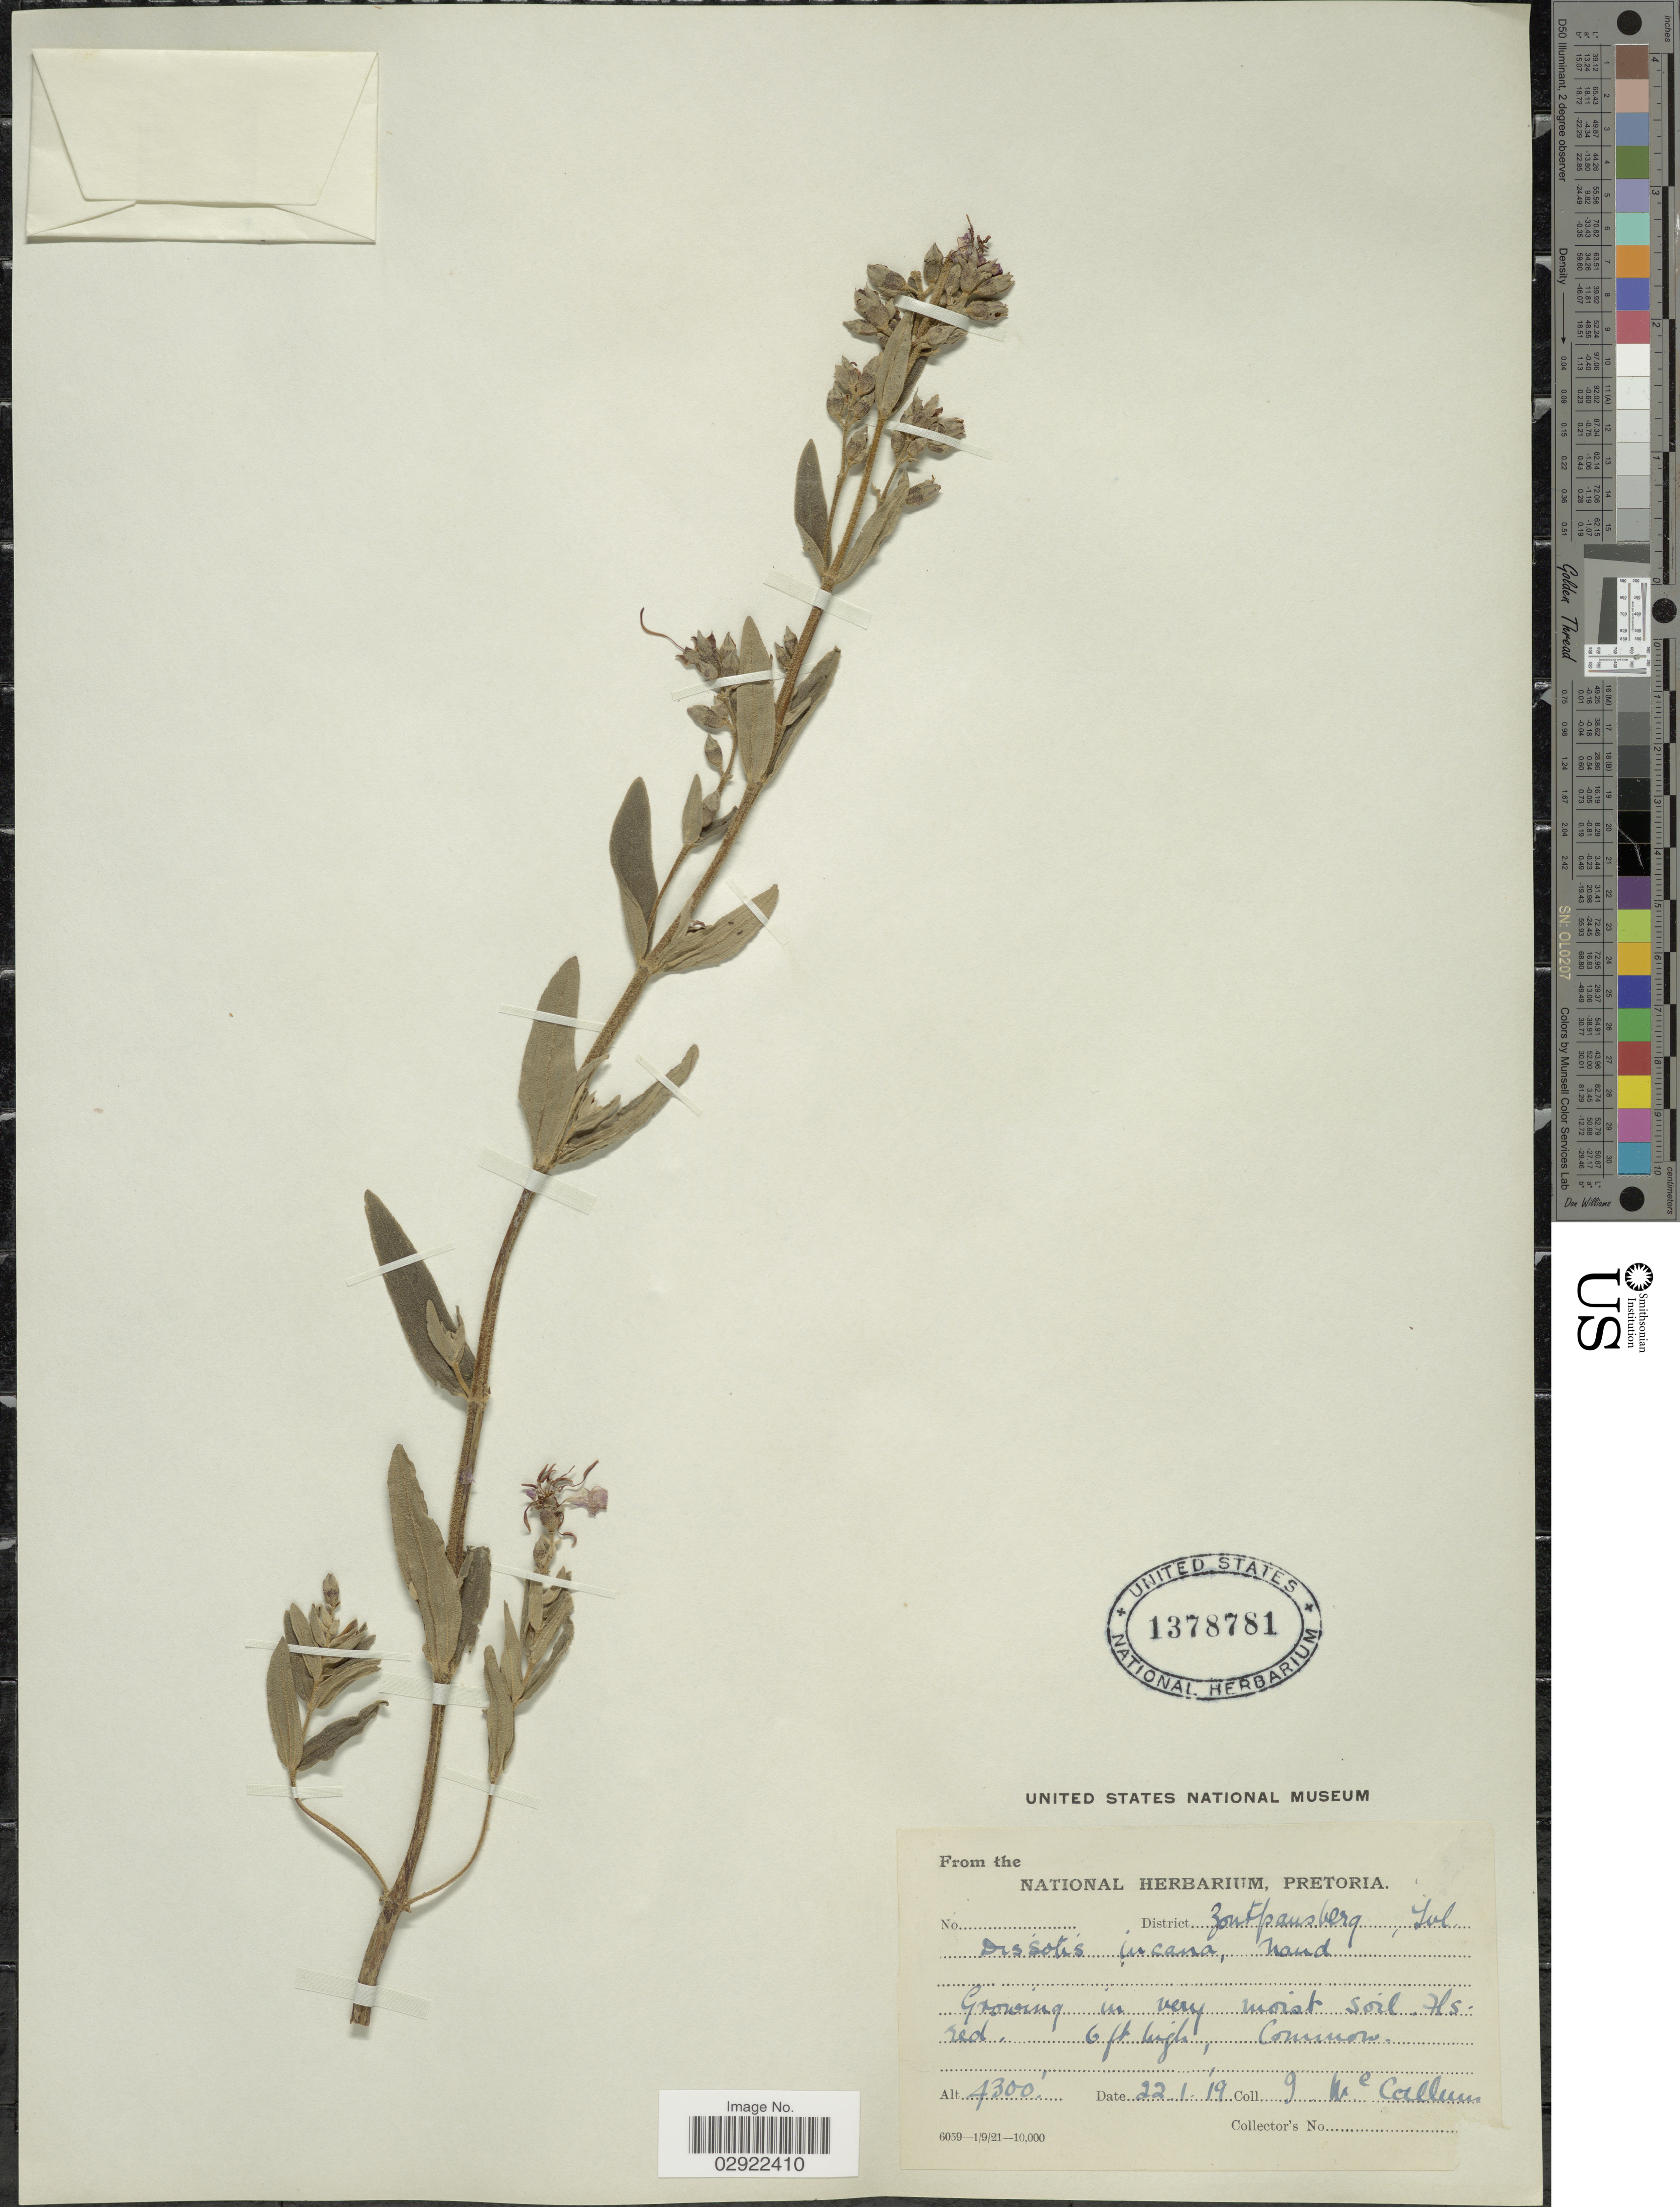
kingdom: Plantae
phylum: Tracheophyta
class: Magnoliopsida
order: Myrtales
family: Melastomataceae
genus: Argyrella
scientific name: Argyrella canescens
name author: (Graham) Harv.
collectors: J. McCallum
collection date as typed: Transcribed d/m/y: 22/1/19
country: South Africa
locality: District Zoutpansberg, Tvl.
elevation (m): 1311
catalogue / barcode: US 1378781